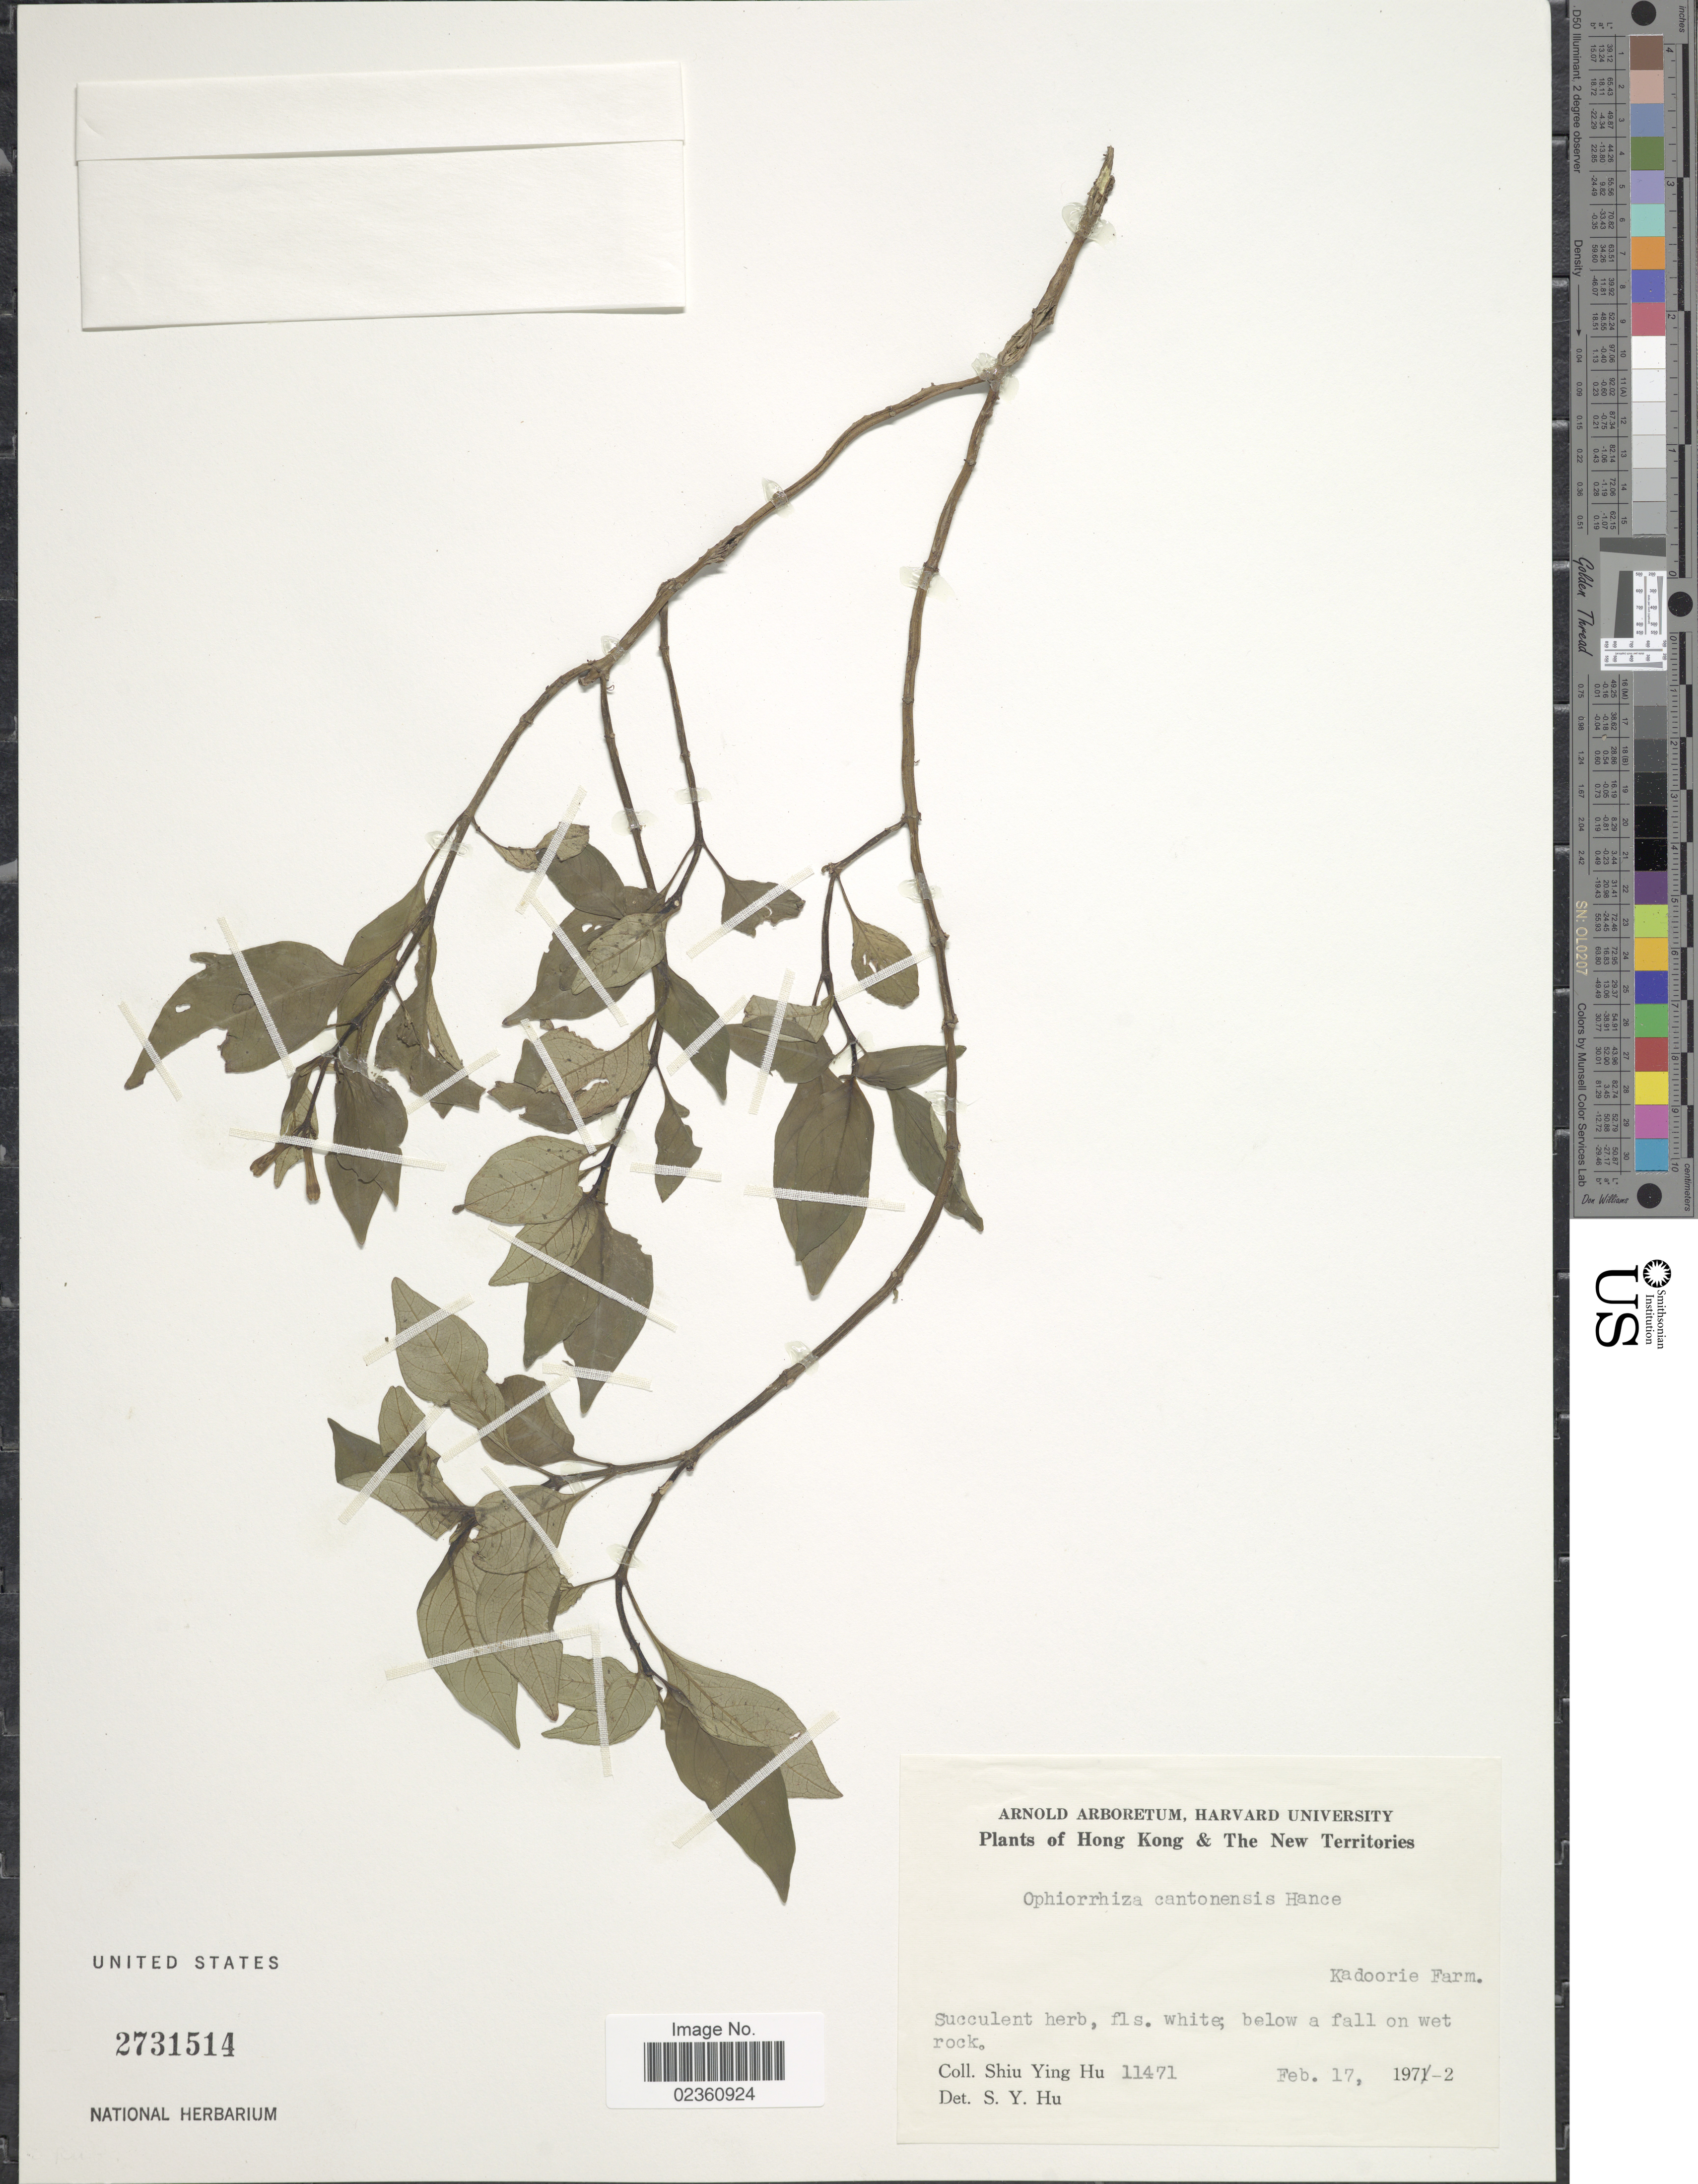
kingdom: Plantae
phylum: Tracheophyta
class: Magnoliopsida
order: Gentianales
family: Rubiaceae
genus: Ophiorrhiza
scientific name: Ophiorrhiza cantonensis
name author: Hance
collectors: S. Y. Hu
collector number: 11471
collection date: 1972-02-17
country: China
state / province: Hong Kong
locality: The New Territories, Kadoorie Farm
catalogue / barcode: US 2731514